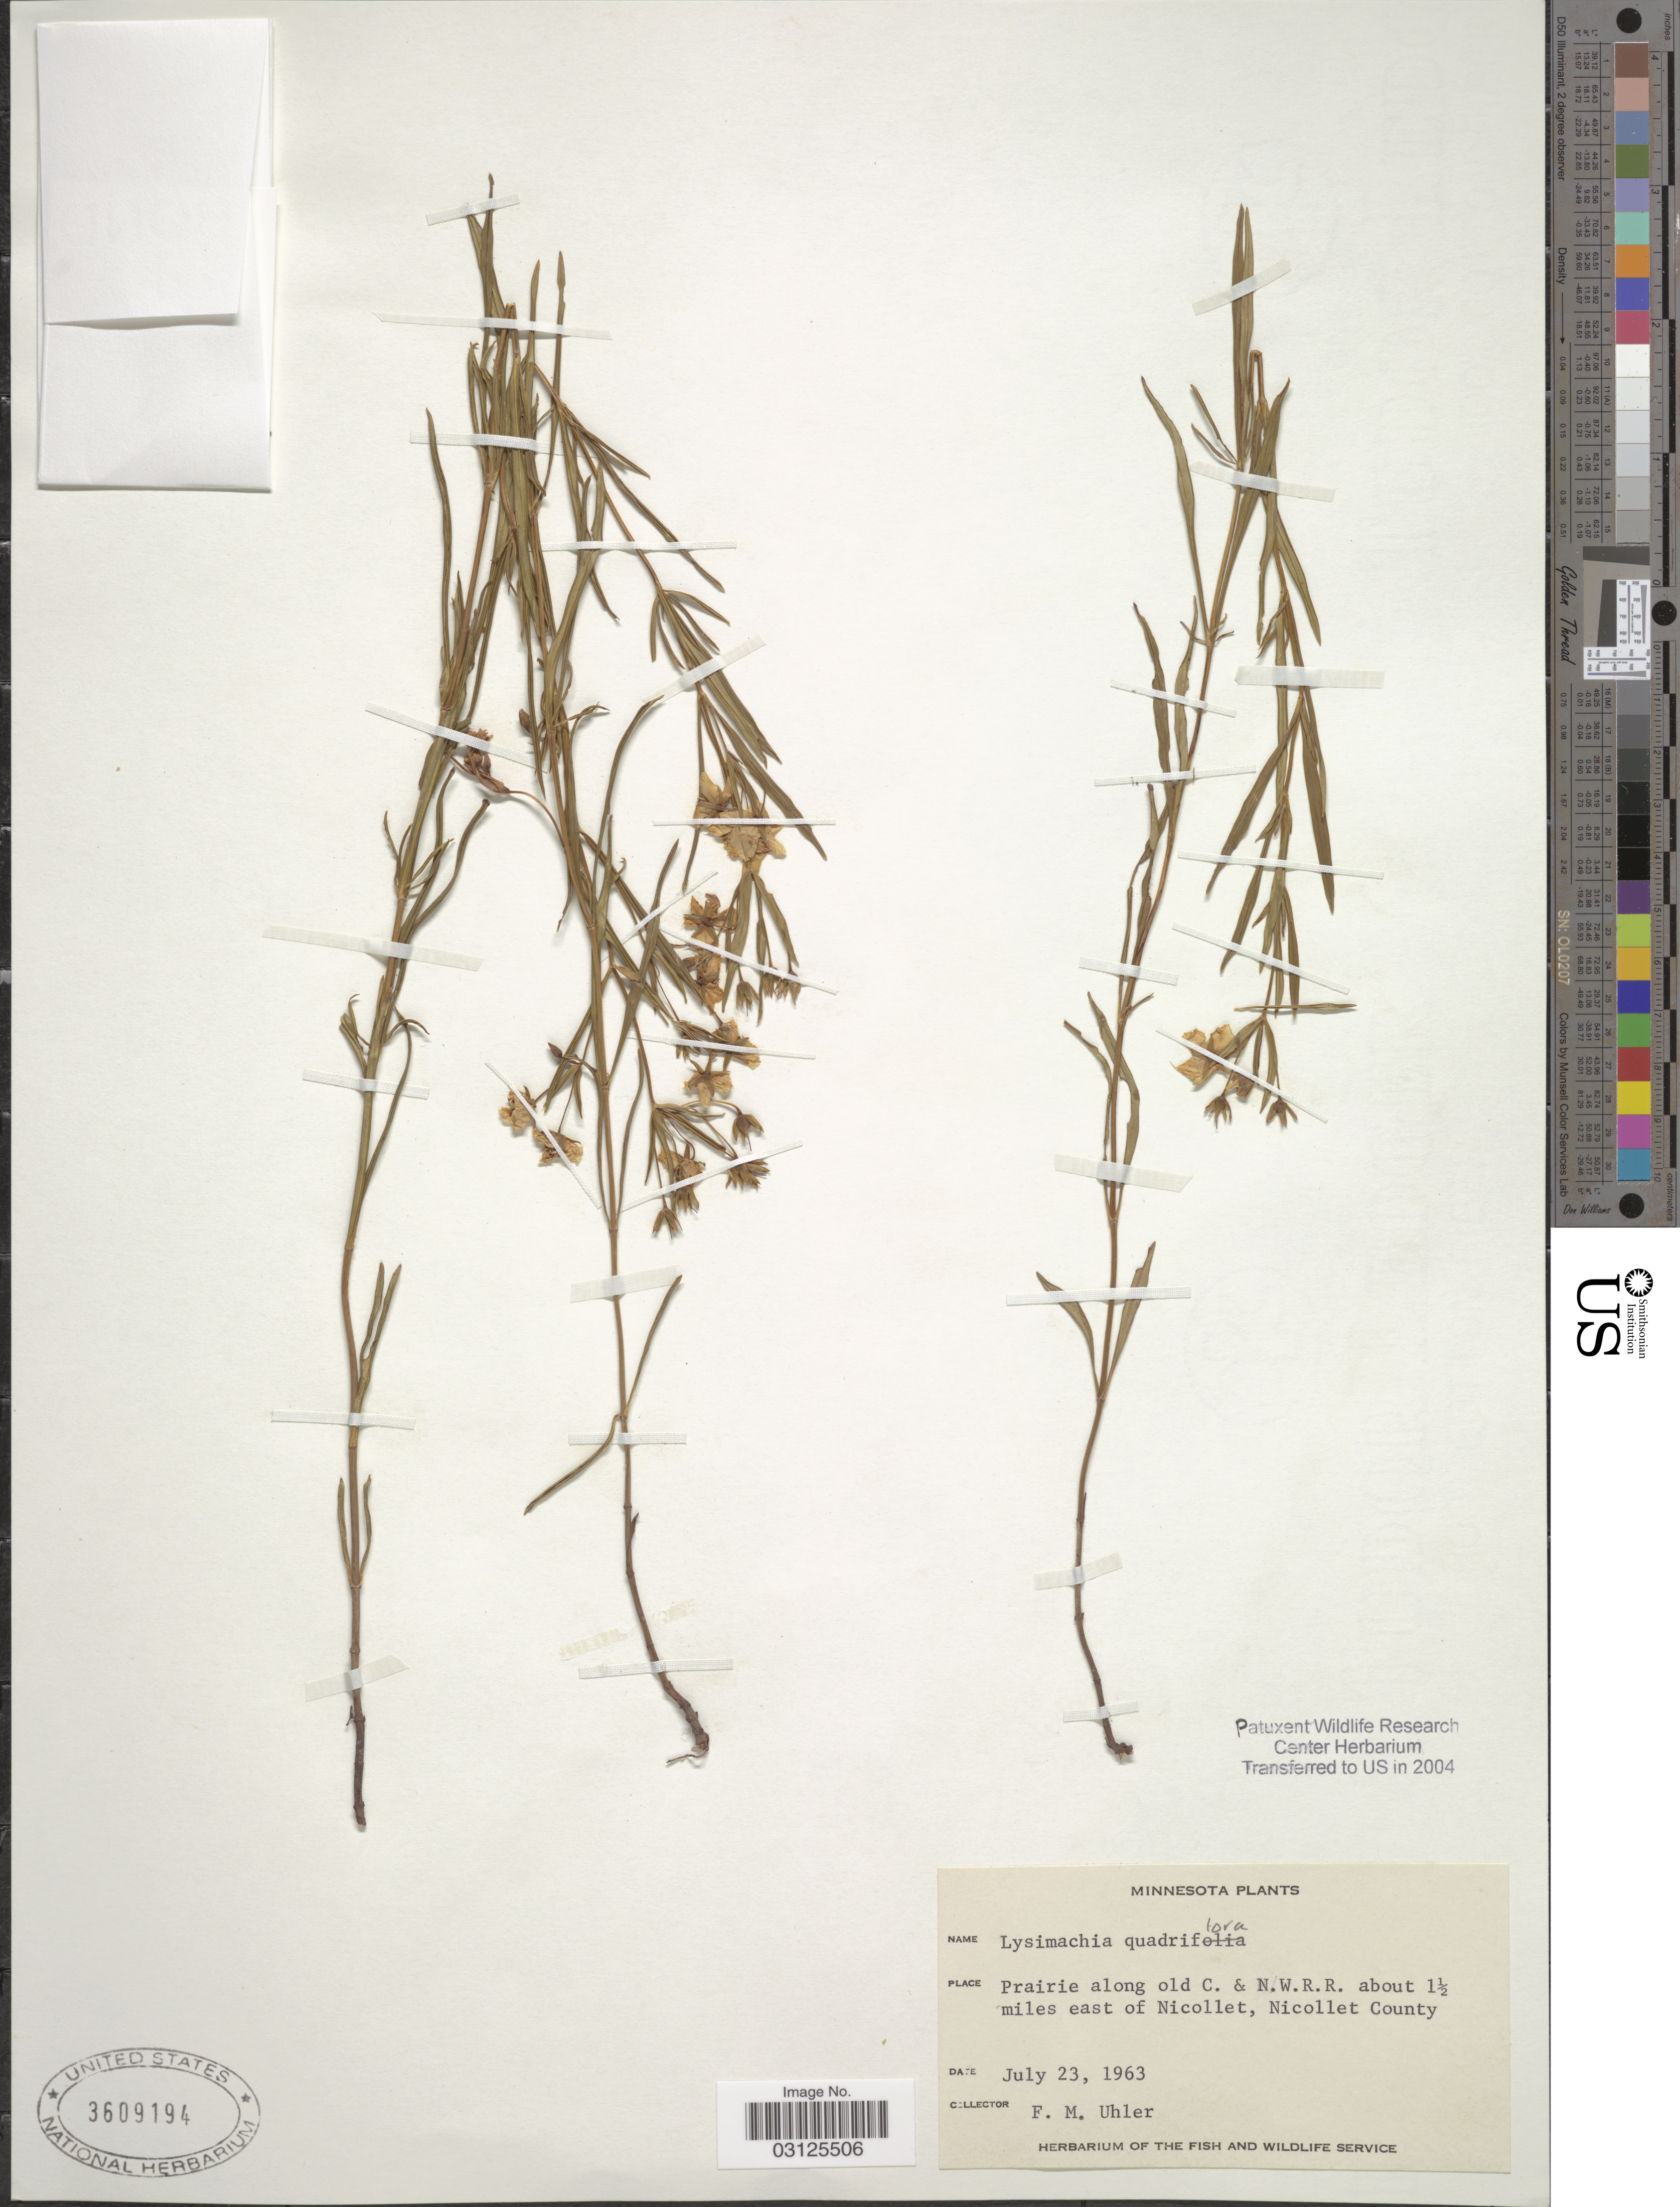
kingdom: Plantae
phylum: Tracheophyta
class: Magnoliopsida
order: Ericales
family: Primulaceae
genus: Lysimachia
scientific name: Lysimachia quadriflora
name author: Sims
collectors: F. M. Uhler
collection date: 1963-07-23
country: United States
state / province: Minnesota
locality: Prairie along old C. & N.W.R.R. about 1½ miles east of Nicollet, Nicollet County.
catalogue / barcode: US 3609194